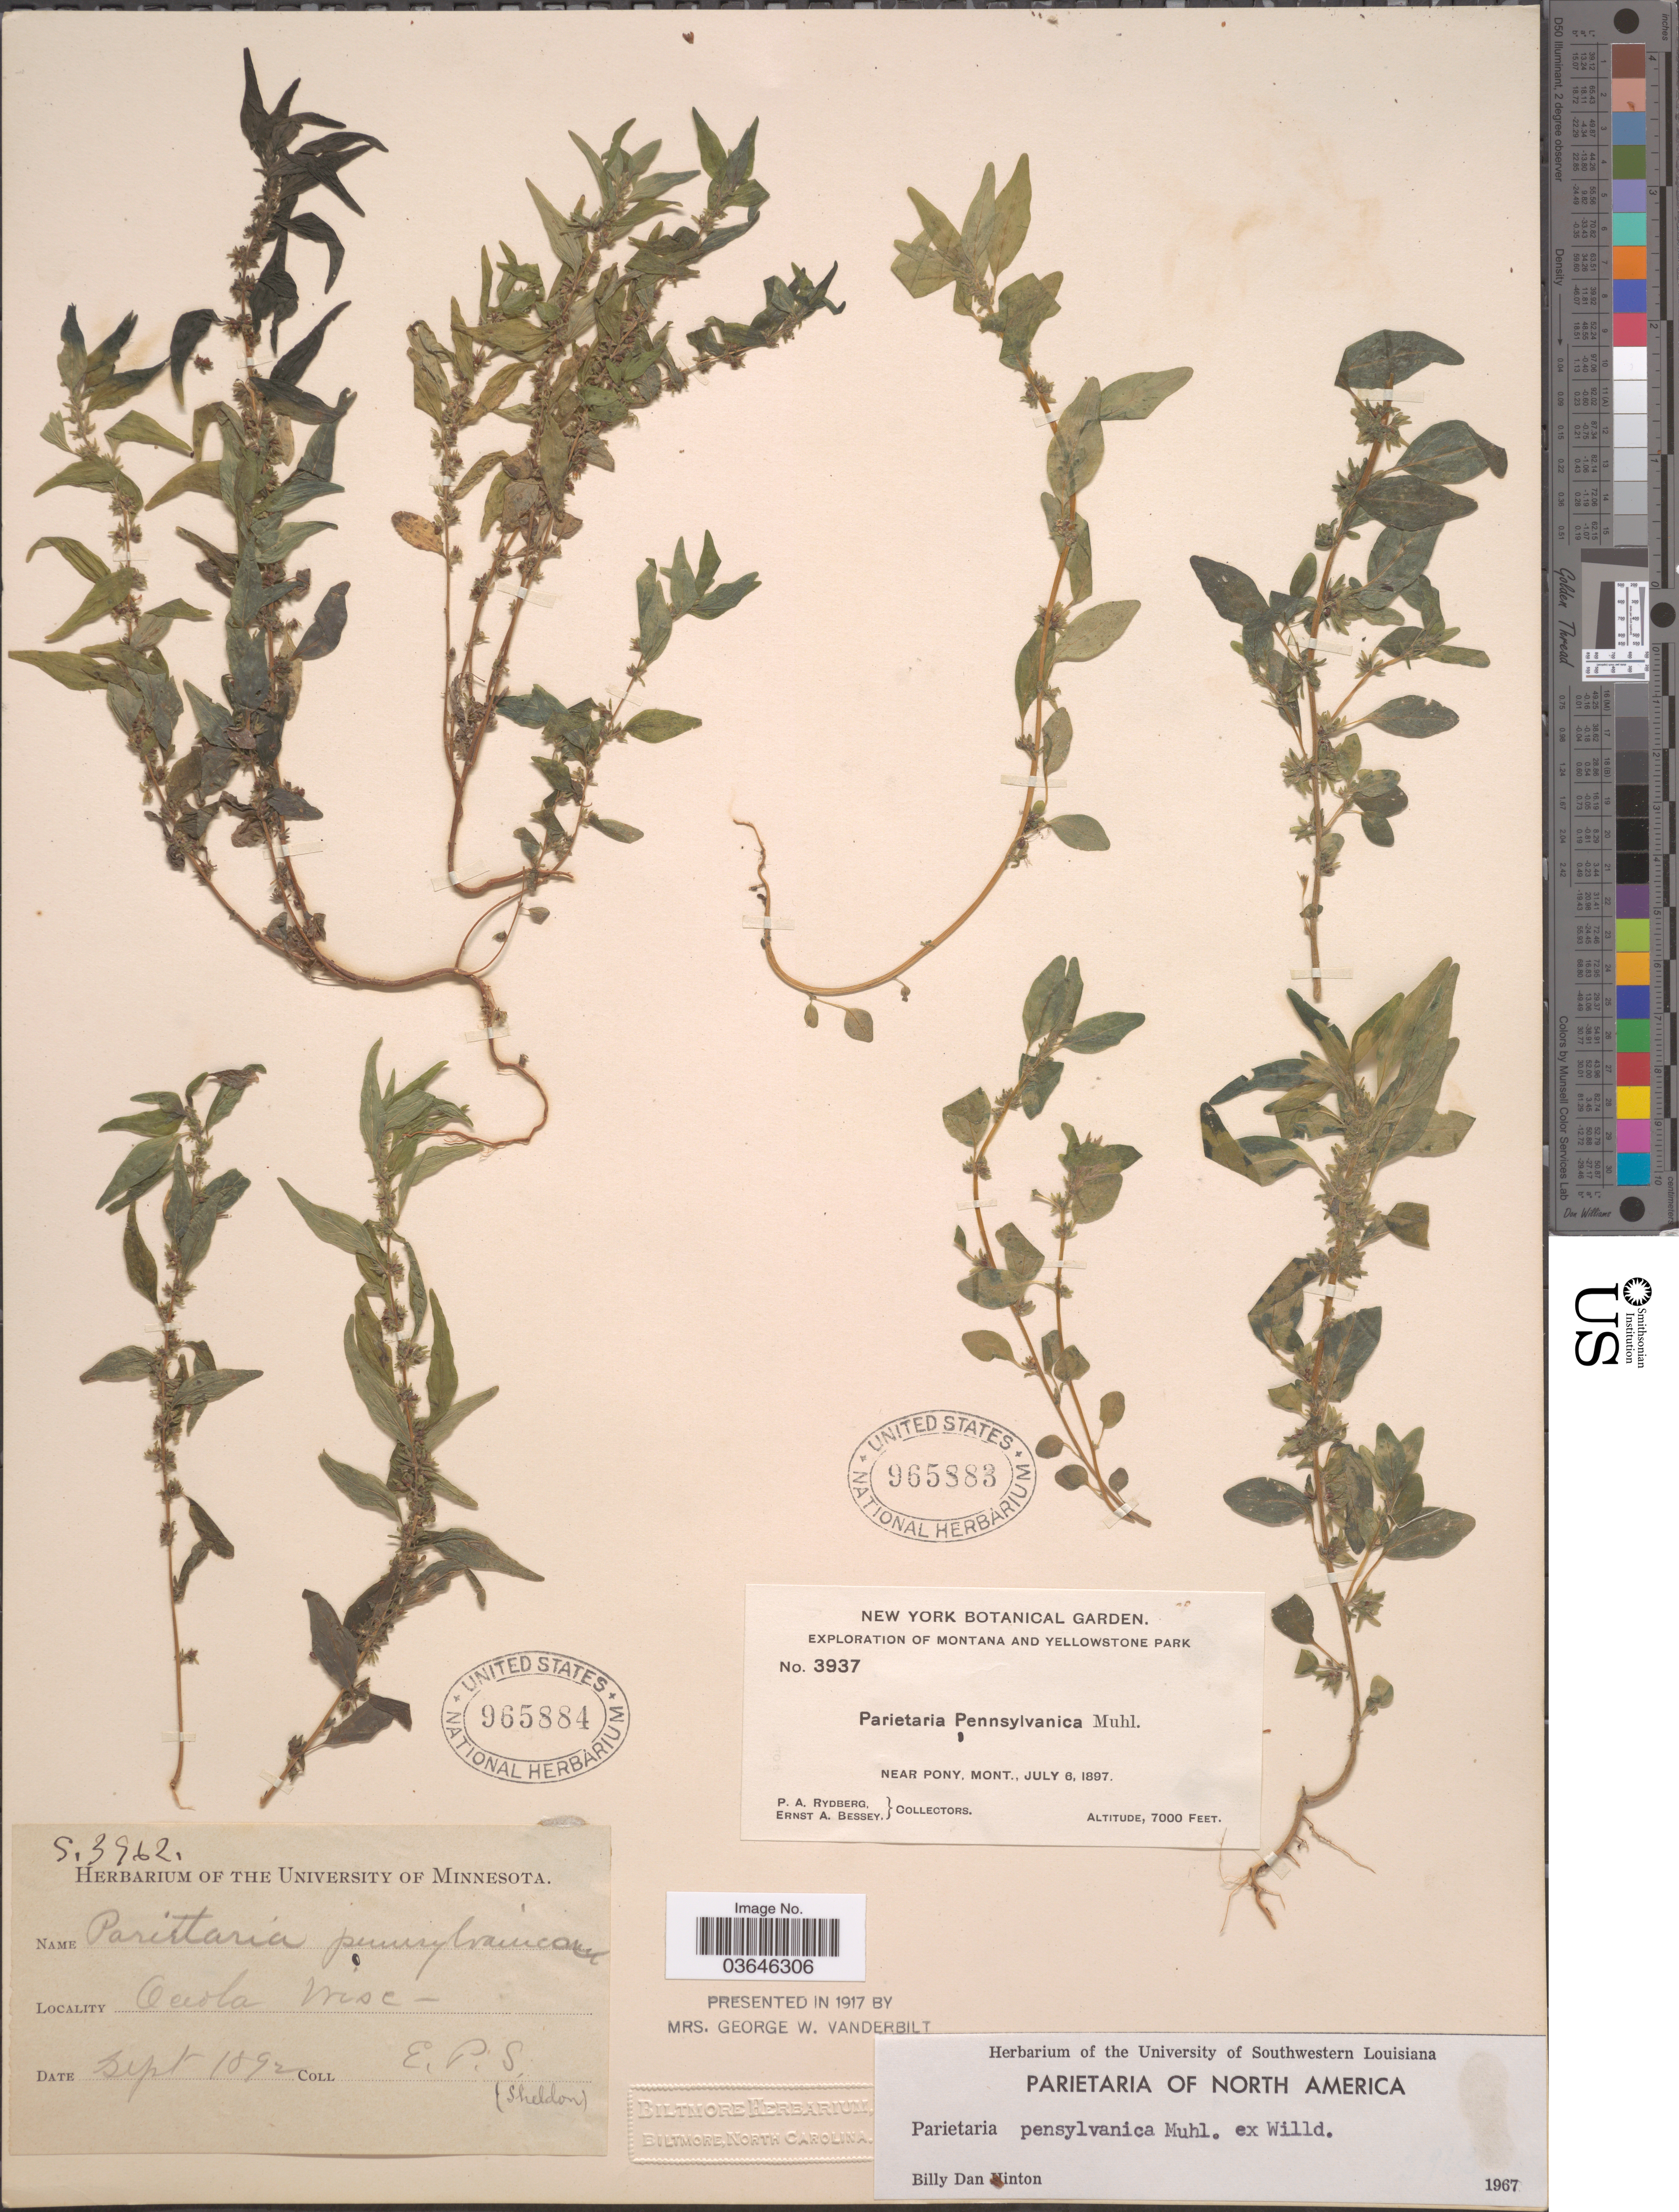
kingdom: Plantae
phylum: Tracheophyta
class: Magnoliopsida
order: Rosales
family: Urticaceae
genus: Parietaria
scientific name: Parietaria pensylvanica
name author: Muhl. ex Willd.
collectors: P. A. Rydberg & E. A. Bessey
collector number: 3937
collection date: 1897-07-06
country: United States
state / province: Montana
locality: Near Pony.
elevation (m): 2134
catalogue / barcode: US 965883-2